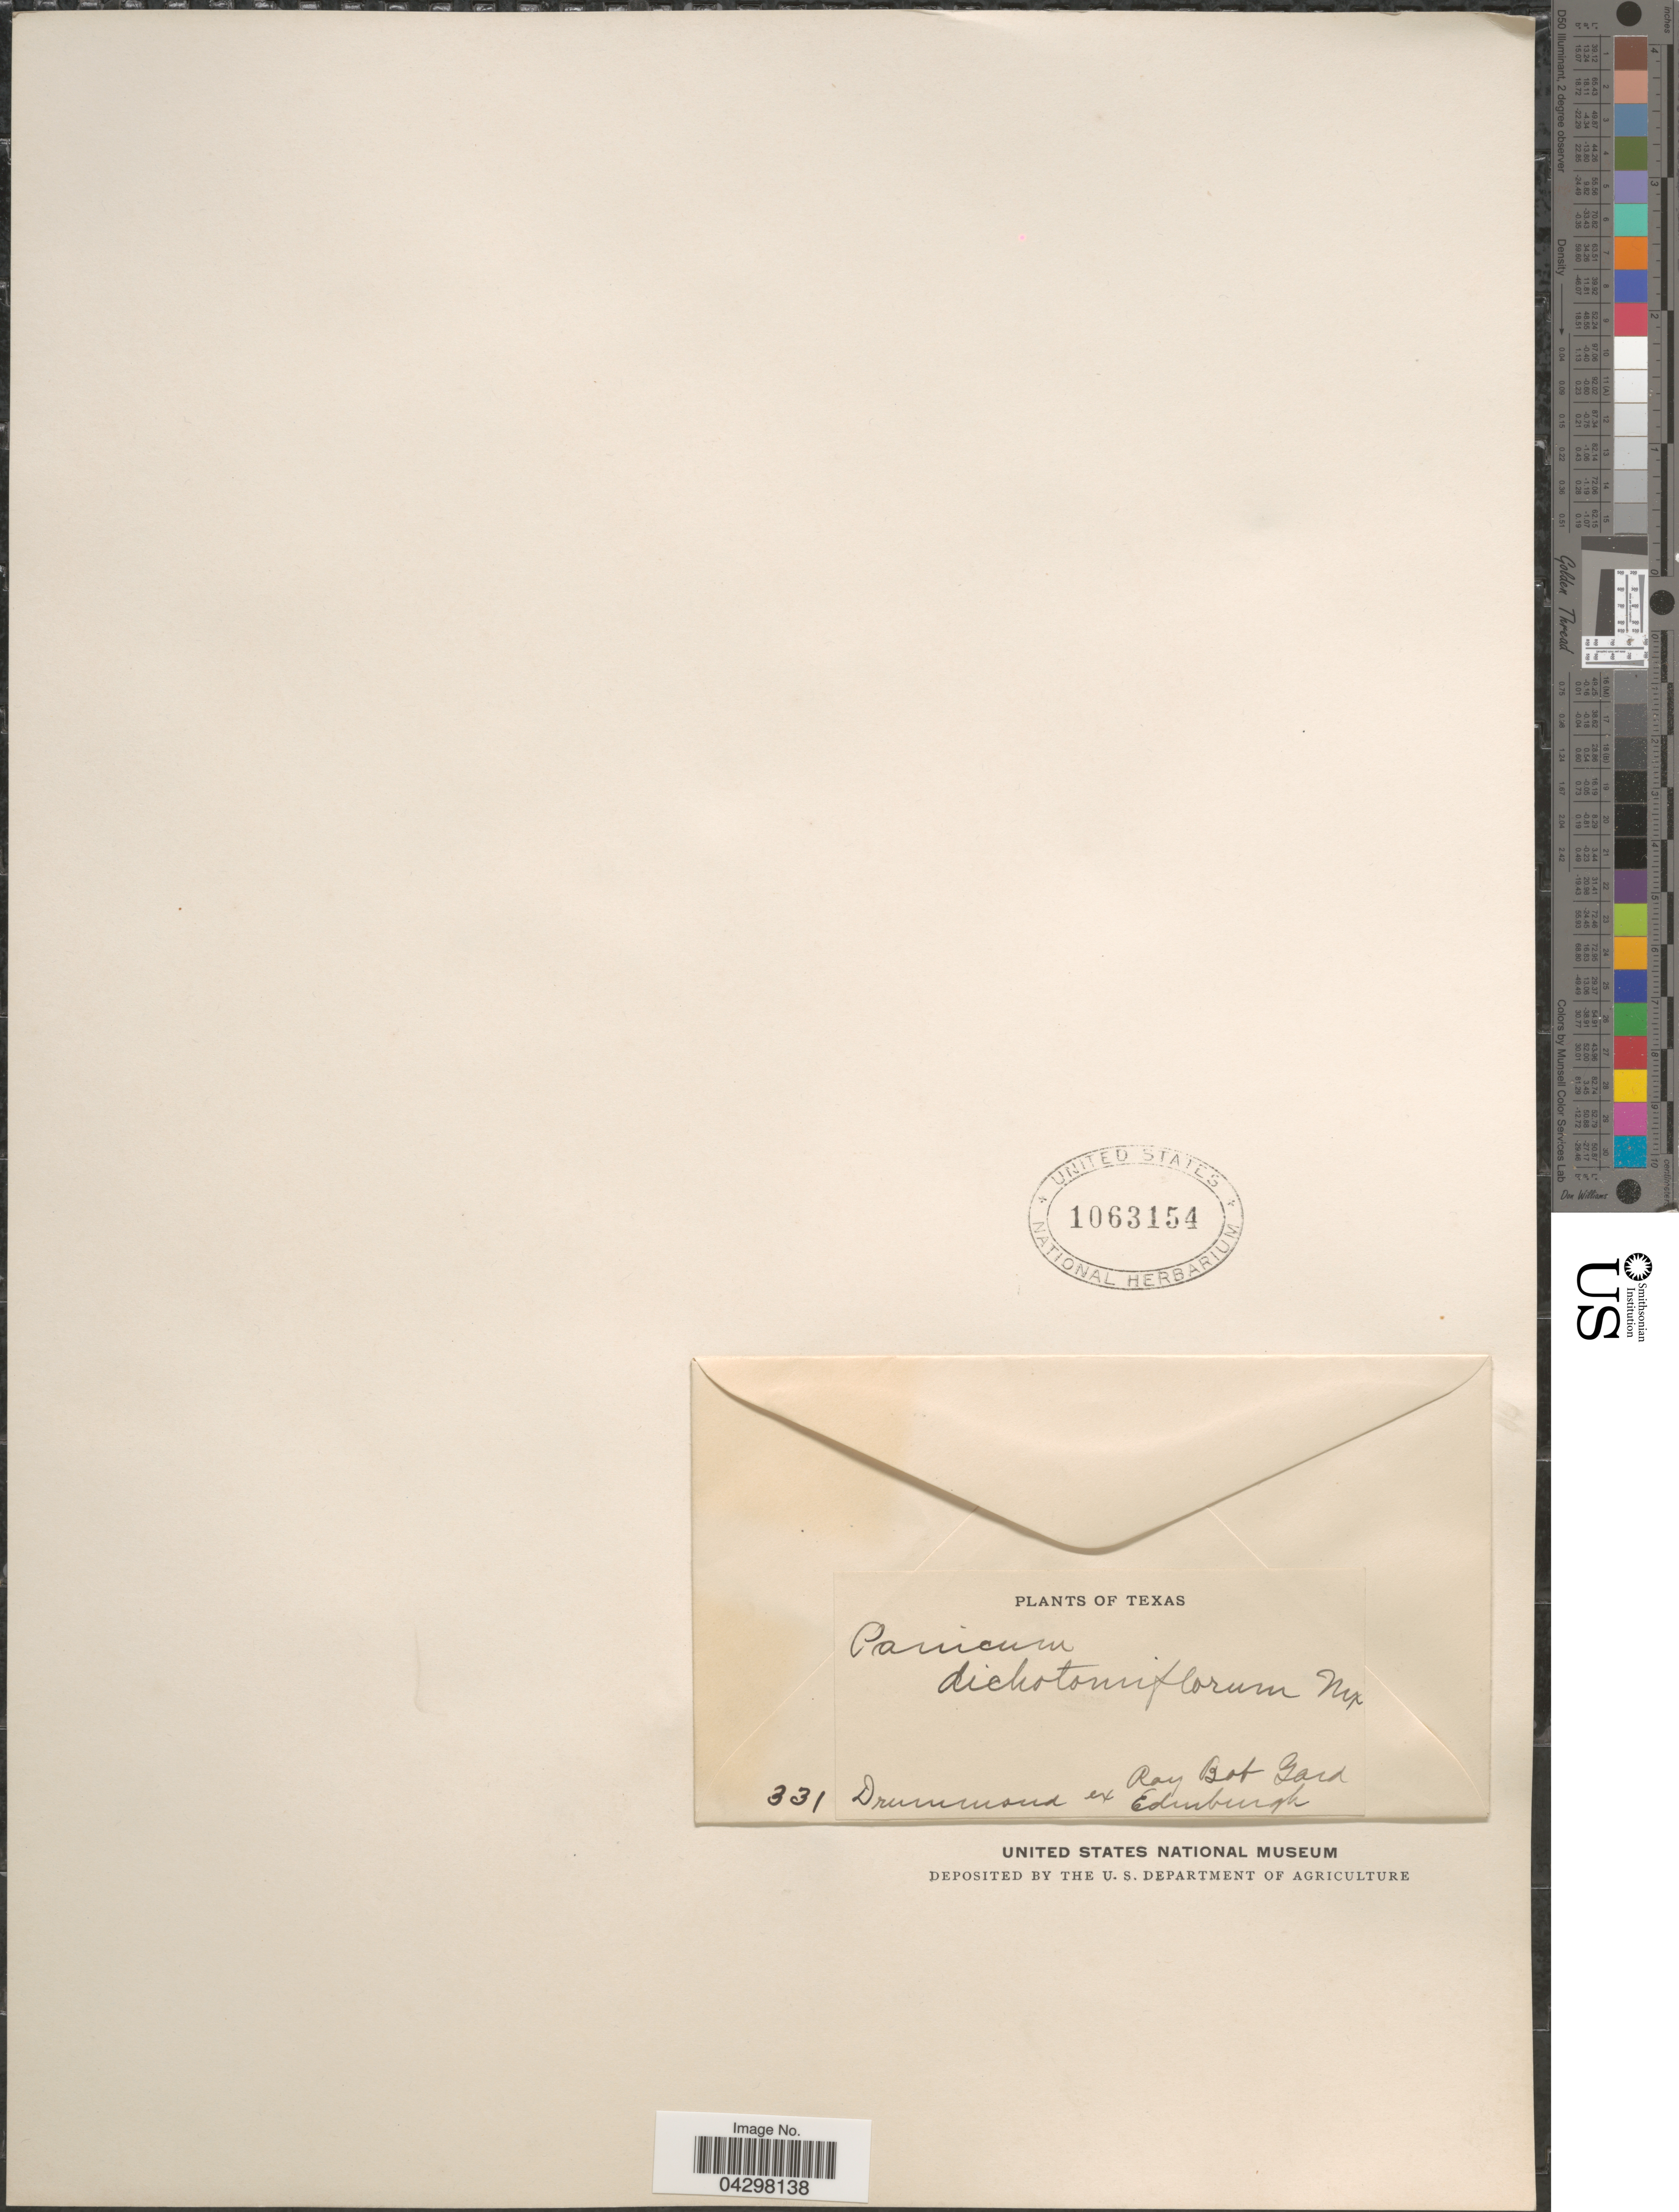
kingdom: Plantae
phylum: Tracheophyta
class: Liliopsida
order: Poales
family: Poaceae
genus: Panicum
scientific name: Panicum dichotomiflorum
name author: Michx.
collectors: -. Drummond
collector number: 331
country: United States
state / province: Texas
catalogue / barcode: US 1063154